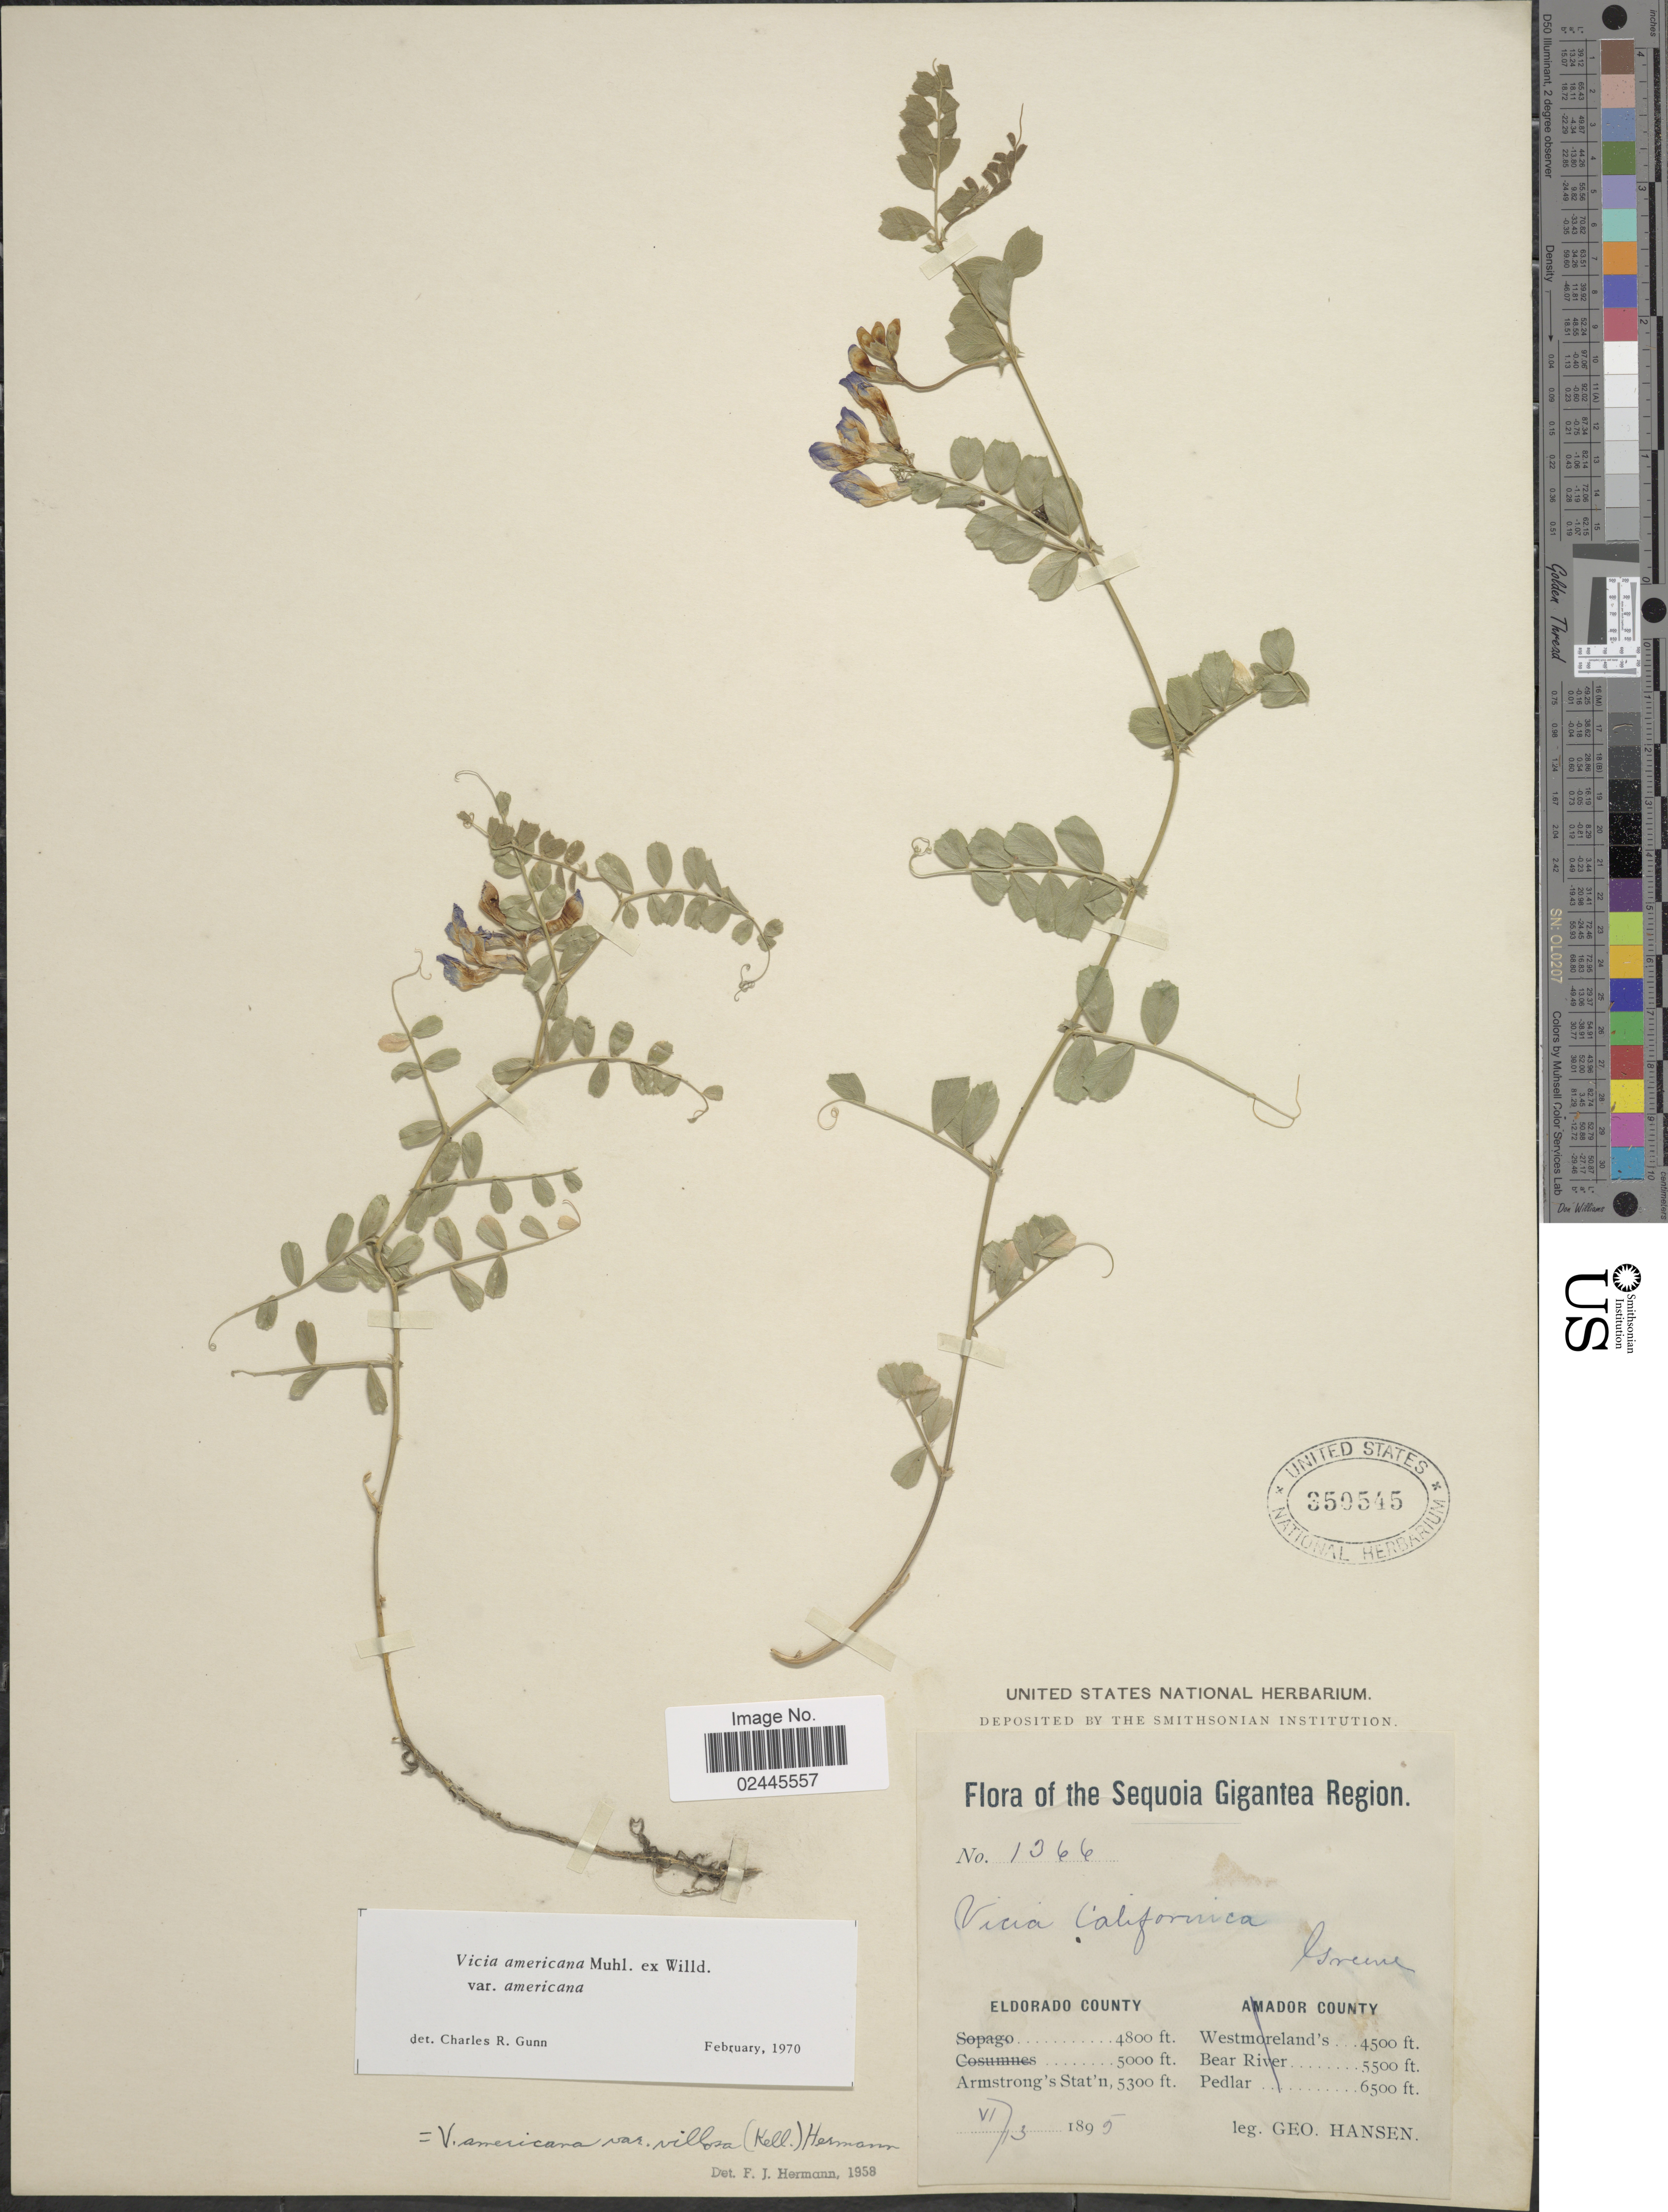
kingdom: Plantae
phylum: Tracheophyta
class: Magnoliopsida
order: Fabales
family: Fabaceae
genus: Vicia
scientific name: Vicia americana var. americana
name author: Muhl. ex Willd.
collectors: G. Hansen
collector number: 1366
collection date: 1895-06-13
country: United States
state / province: California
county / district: El Dorado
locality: The Sequoia Gigantea Region,Eldorado County, Armstrong's Stat'n.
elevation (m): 1615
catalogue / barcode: US 350545